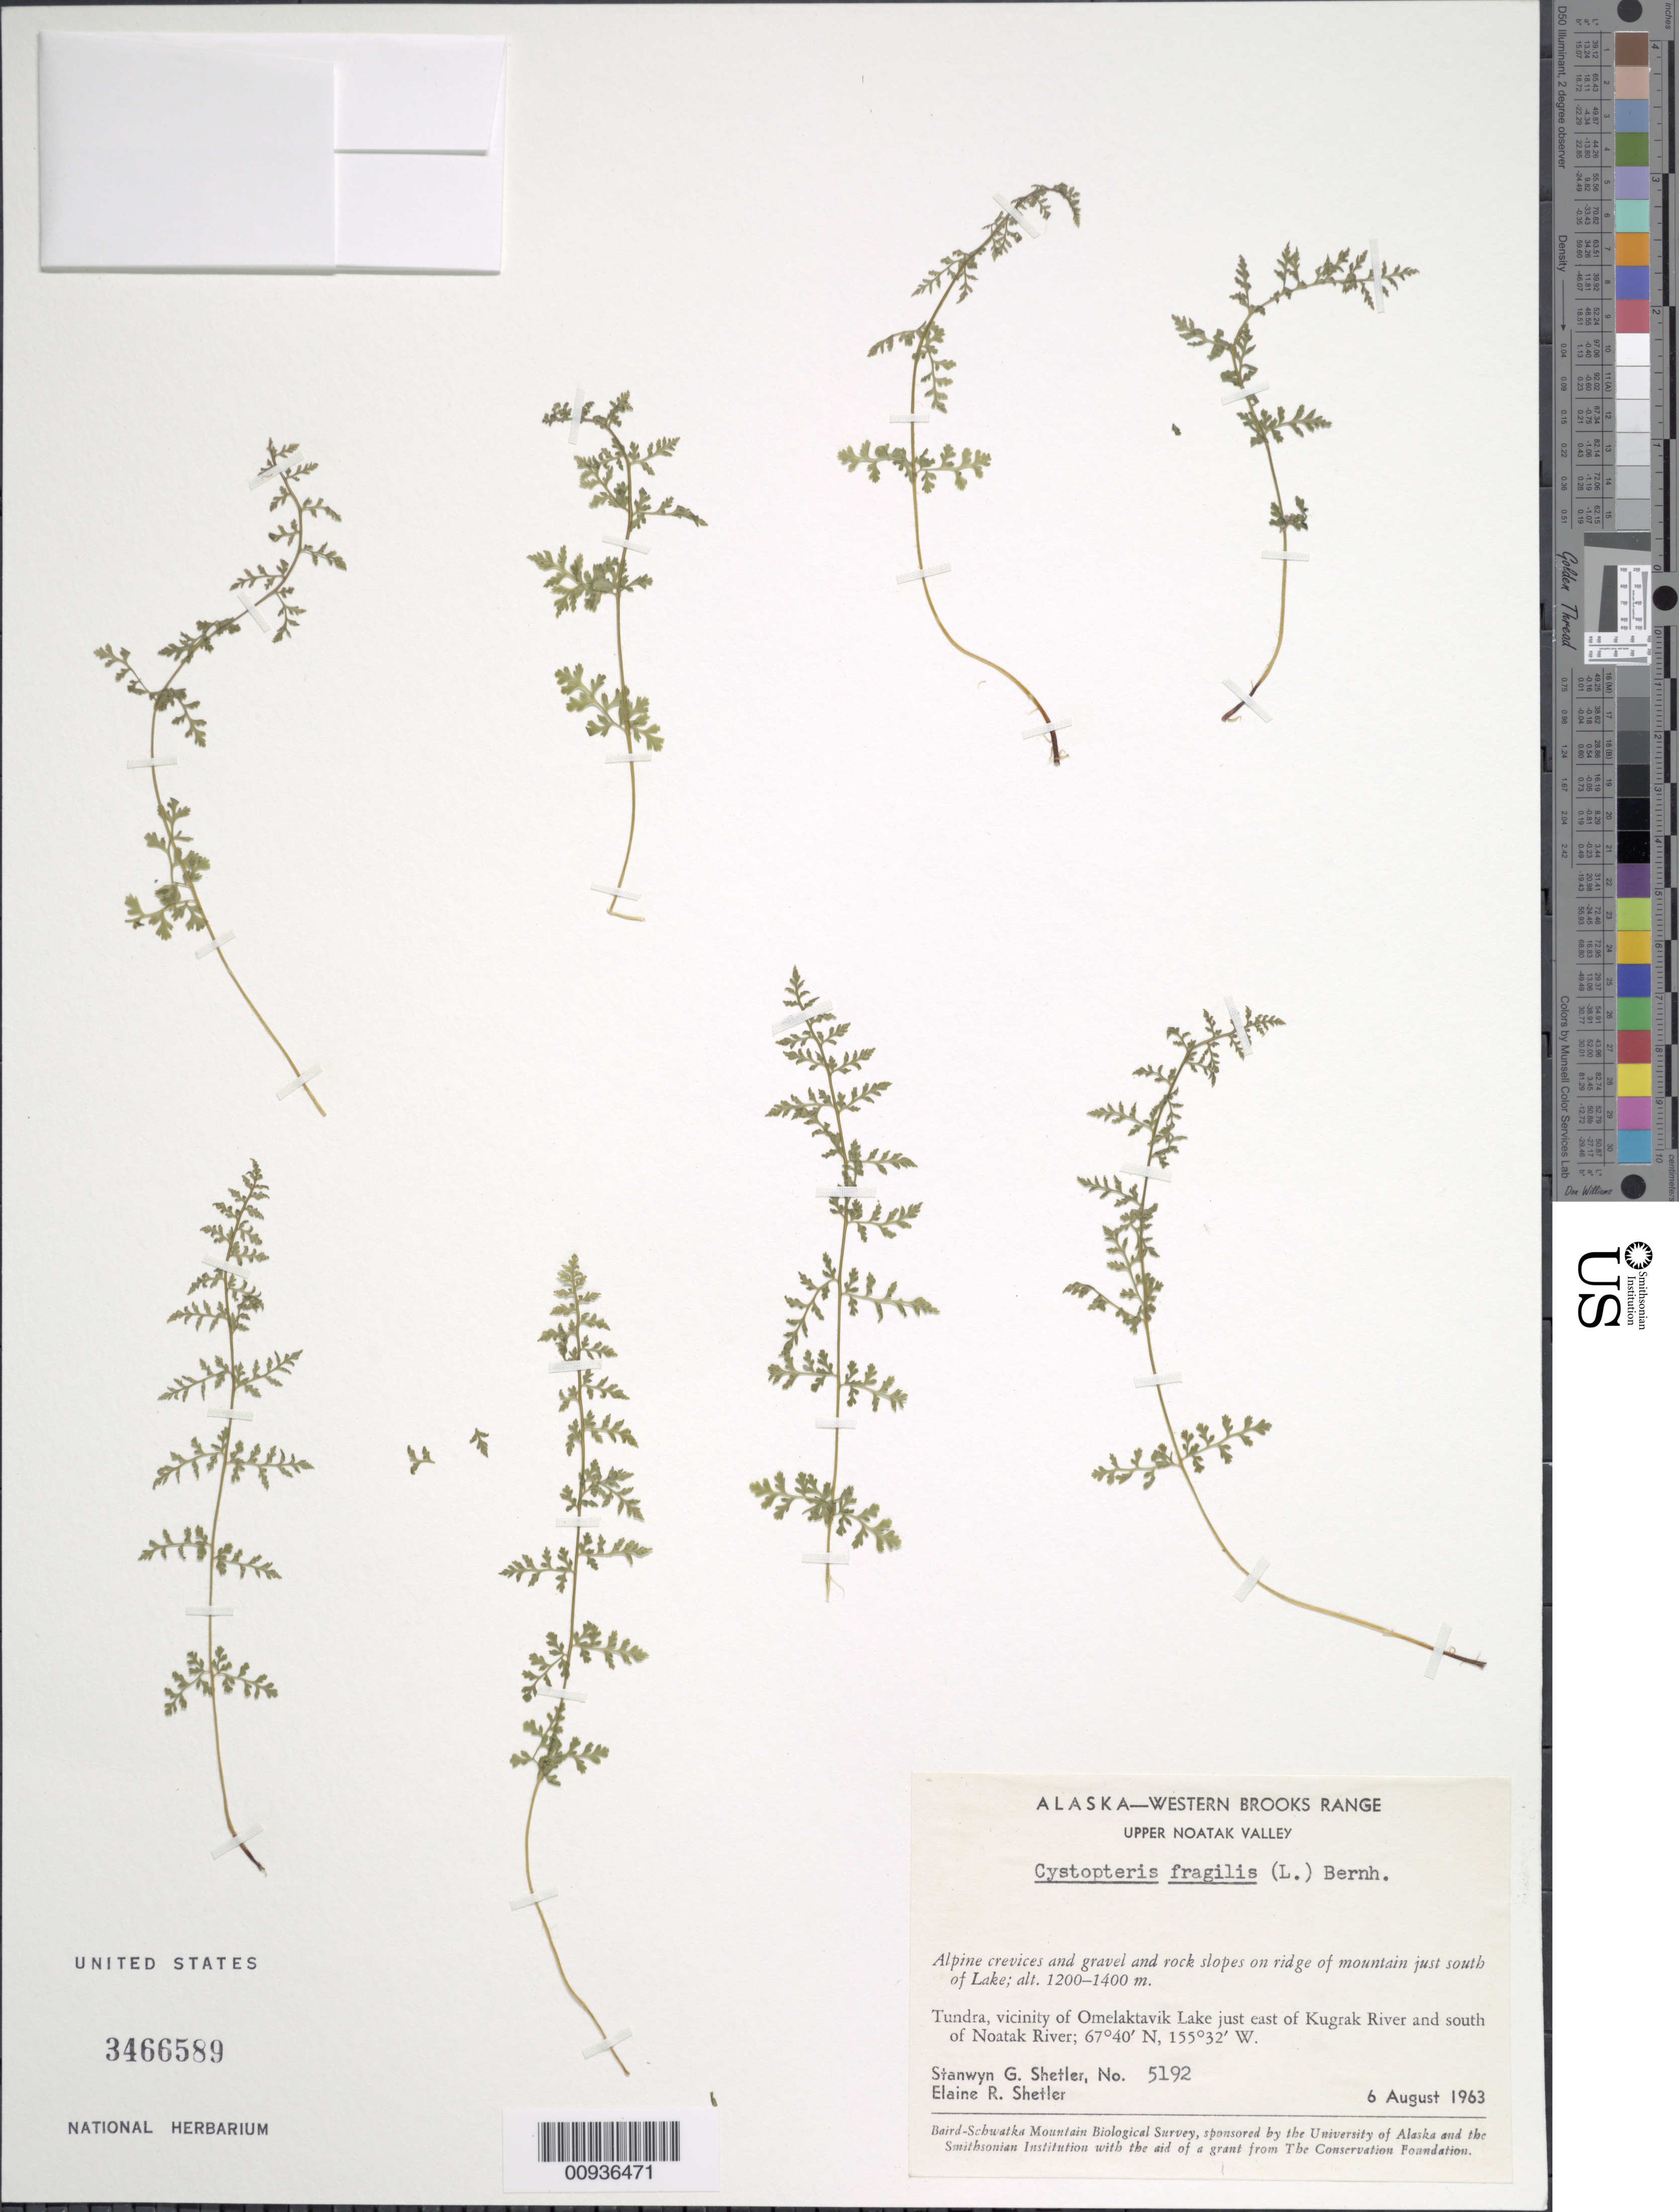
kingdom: Plantae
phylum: Tracheophyta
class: Polypodiopsida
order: Polypodiales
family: Cystopteridaceae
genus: Cystopteris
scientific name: Cystopteris fragilis var. fragilis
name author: (L.) Bernh.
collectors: S. Shetler & E. R. Shetler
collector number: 5192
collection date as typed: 06 Aug 1963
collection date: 1963-08-06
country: United States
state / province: Alaska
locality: Vicinity of Omelaktavik Lake just east of Kugrak River and south of Noatak River. Western Brooks Range, Upper Noatak Valley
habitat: Tundra. Alpine crevices and gravel and rock slopes on ridge of mountain just south of Lake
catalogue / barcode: US 3466589